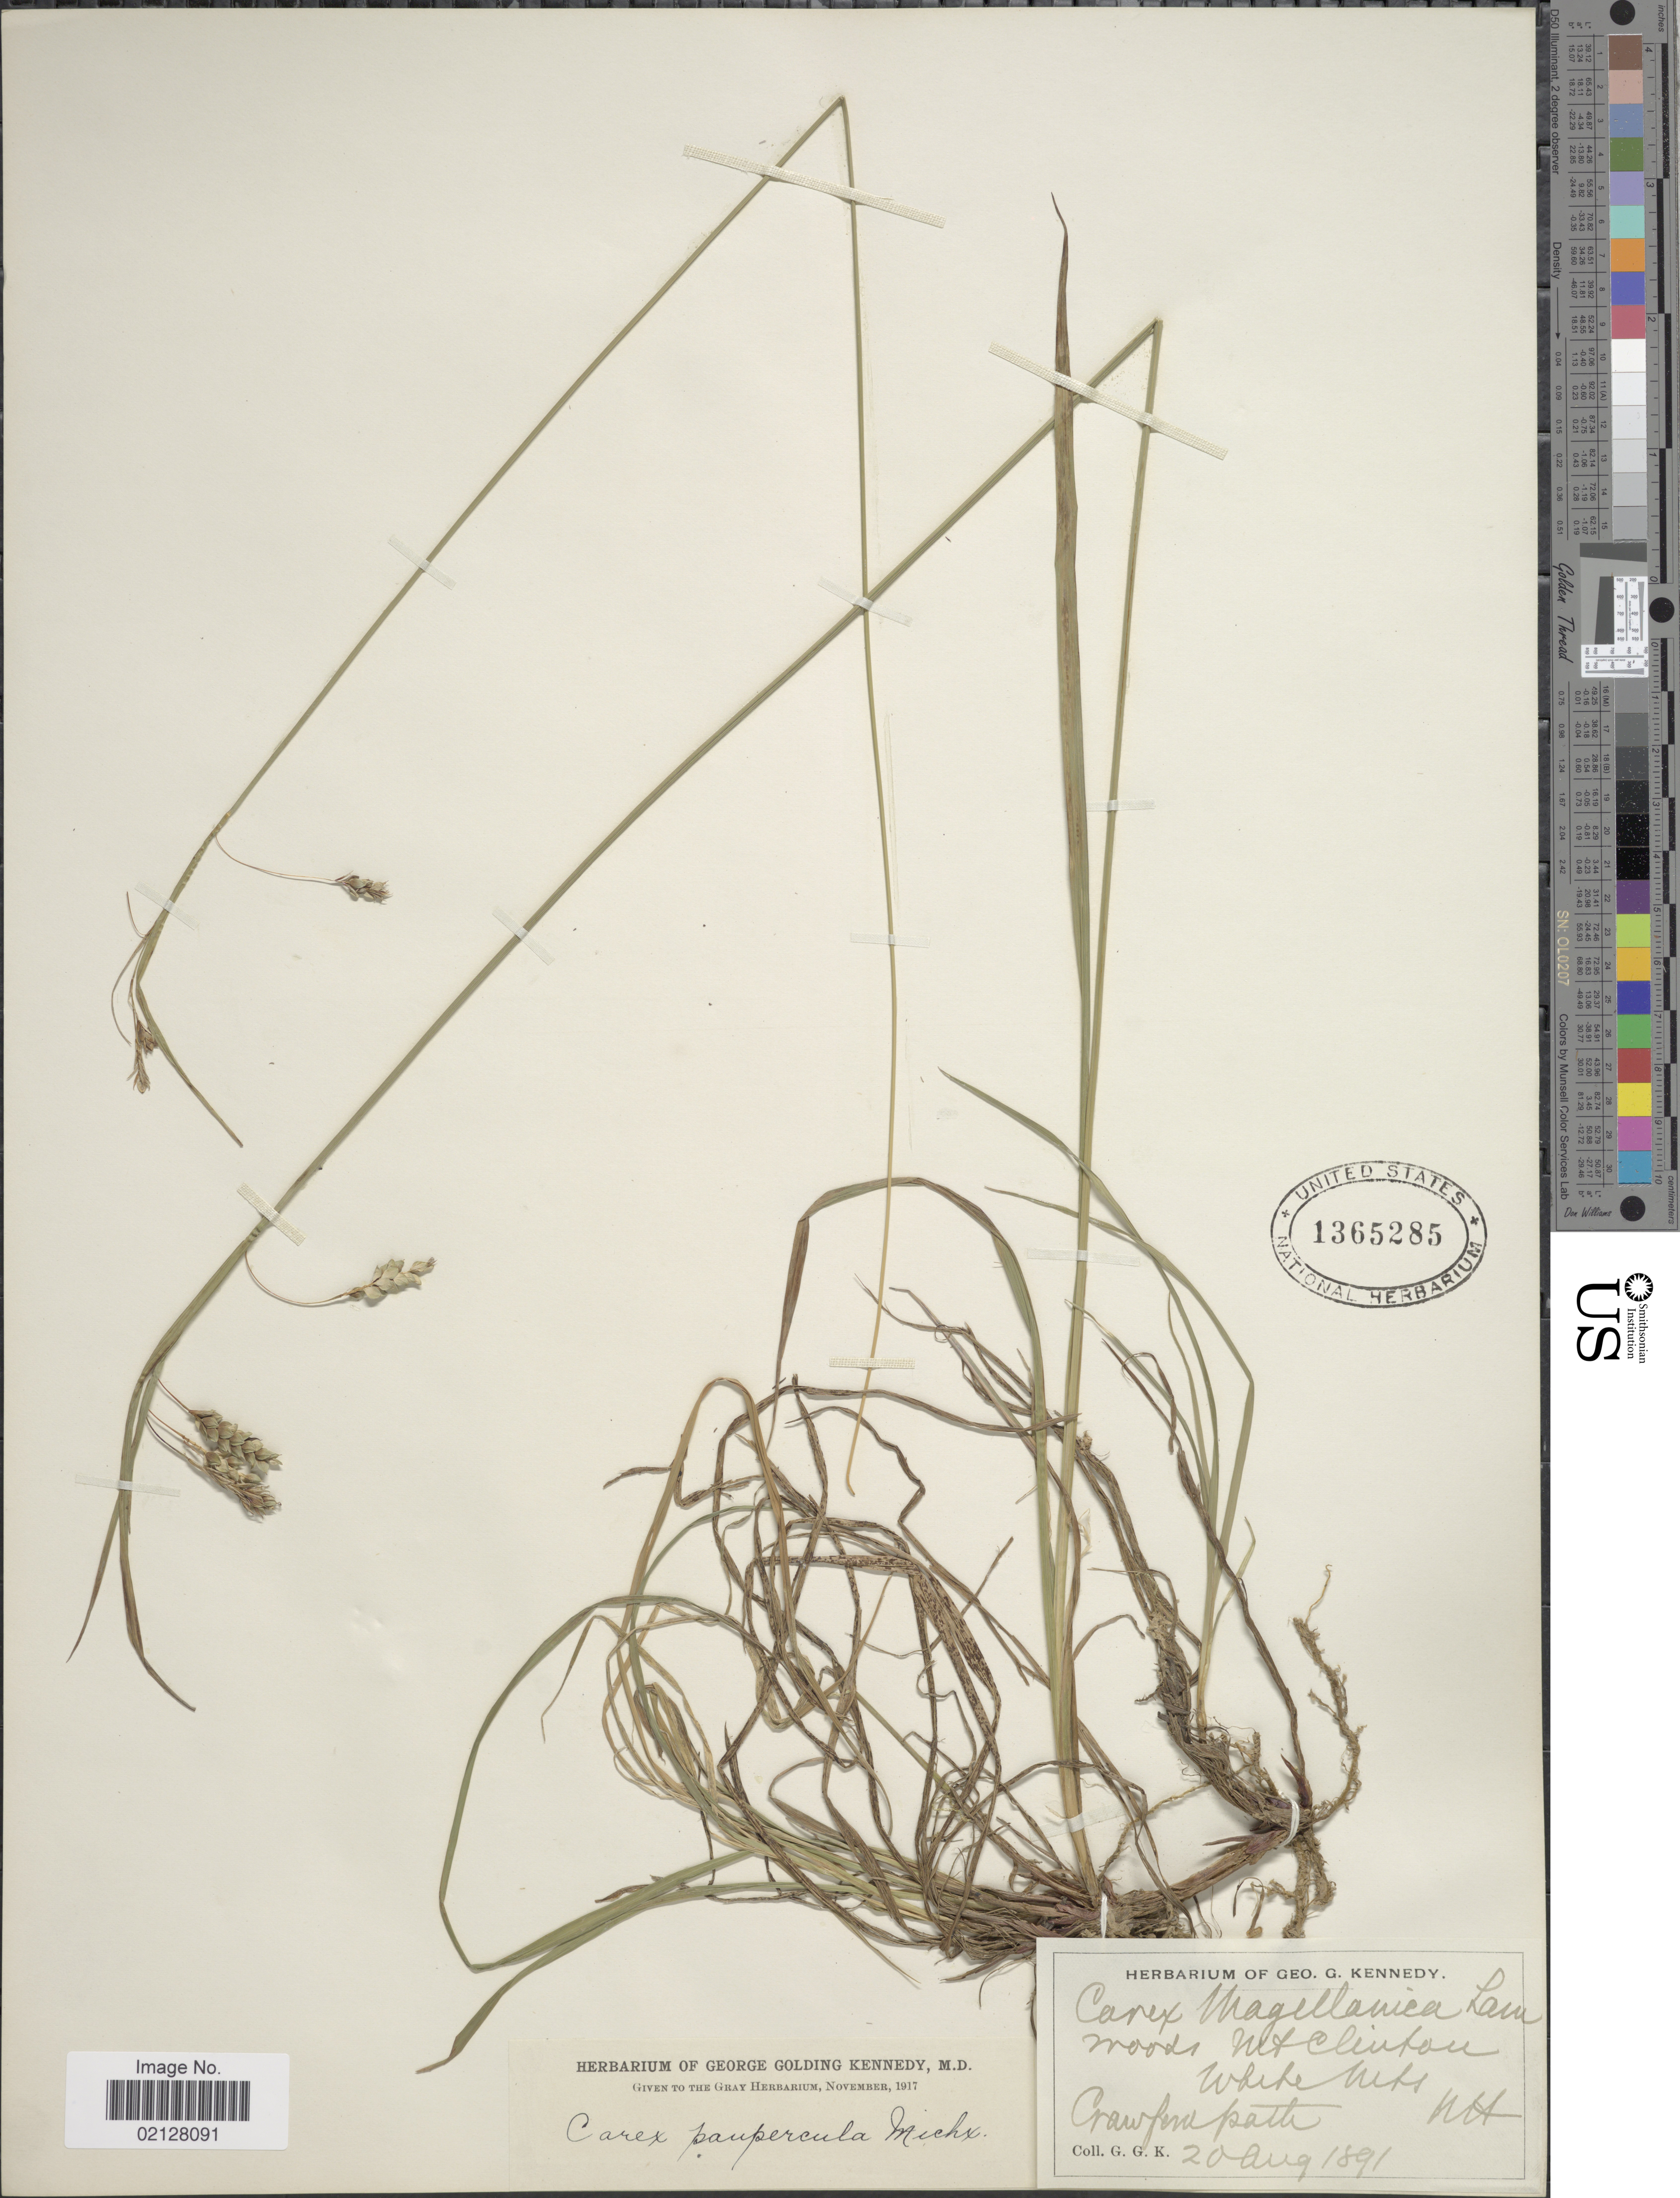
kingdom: Plantae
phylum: Tracheophyta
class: Liliopsida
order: Poales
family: Cyperaceae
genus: Carex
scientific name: Carex magellanica subsp. irrigua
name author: (Wahlenb.) Hiitonen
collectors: G. Kennedy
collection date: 1891-08-20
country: United States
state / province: New Hampshire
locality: White Mts. Mt. Crawford path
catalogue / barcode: US 1365285